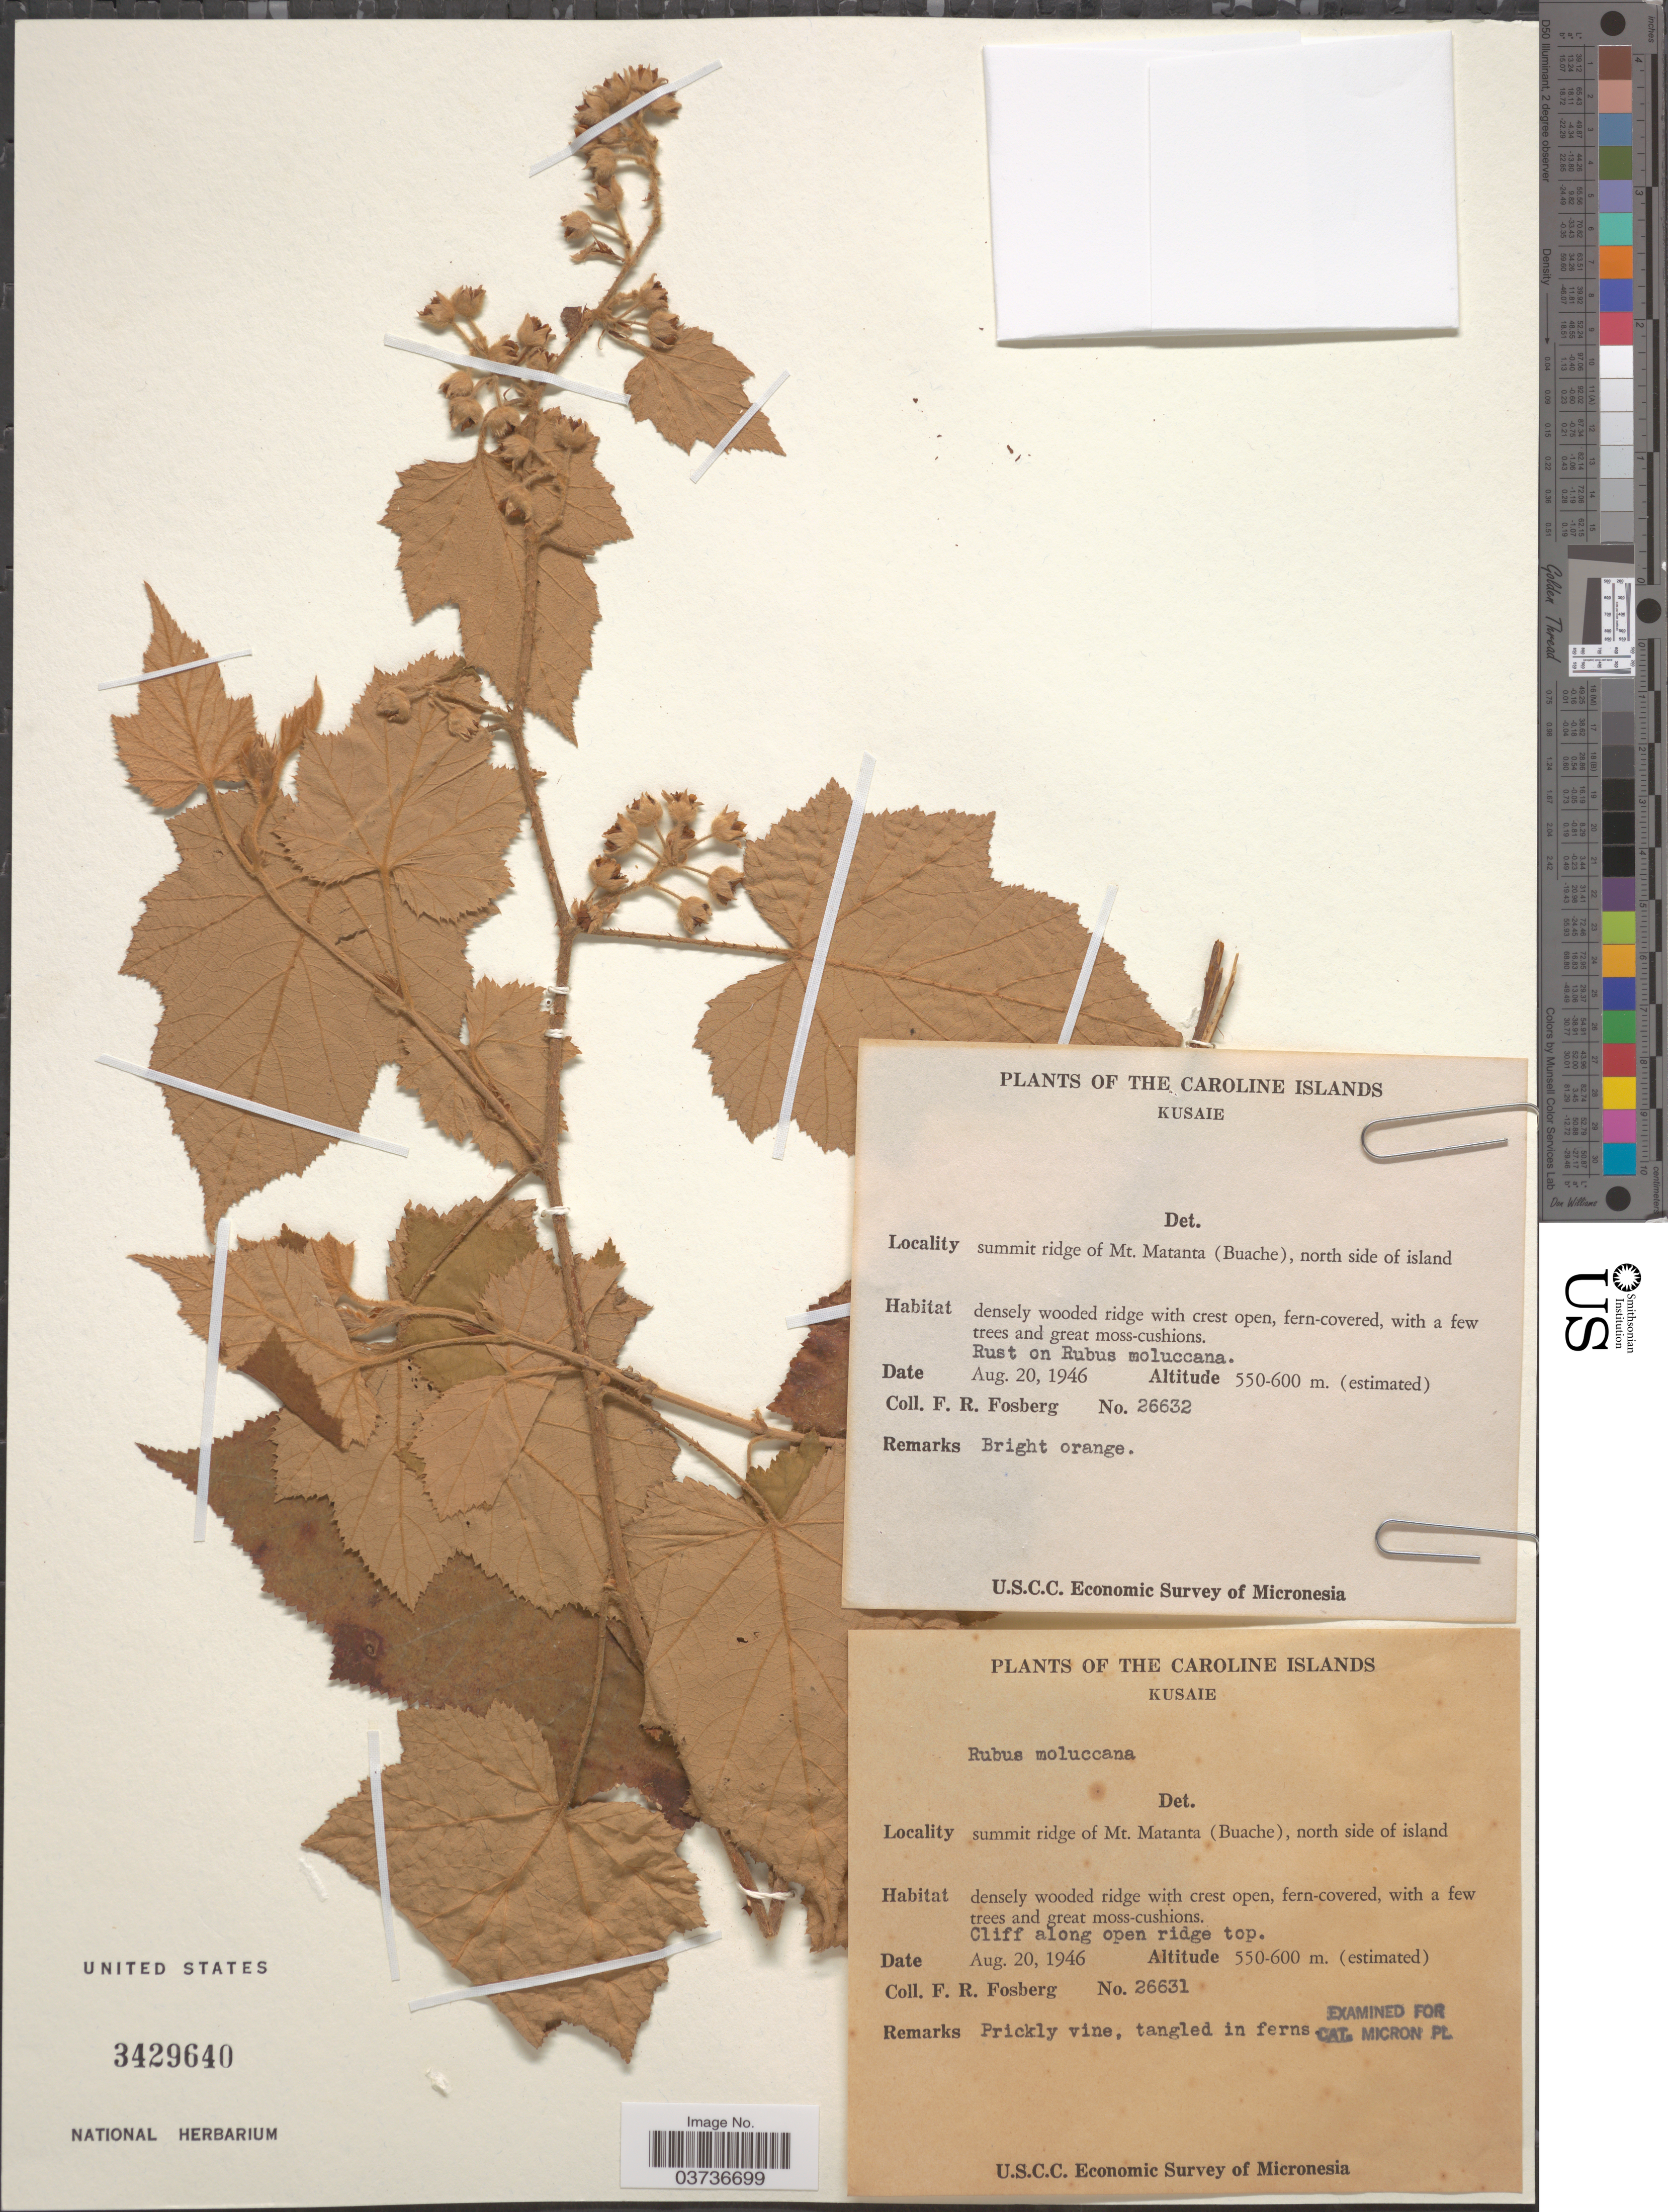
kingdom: Plantae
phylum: Tracheophyta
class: Magnoliopsida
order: Rosales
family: Rosaceae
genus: Rubus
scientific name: Rubus moluccanus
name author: L.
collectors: F. R. Fosberg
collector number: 26631/26632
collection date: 1946-08-20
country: Micronesia, Federated States of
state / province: Kosrae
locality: Caroline Islands. Kusaie. Summit ridge of Mt. Matanta (Buache), north side of island.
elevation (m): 550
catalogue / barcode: US 3429640